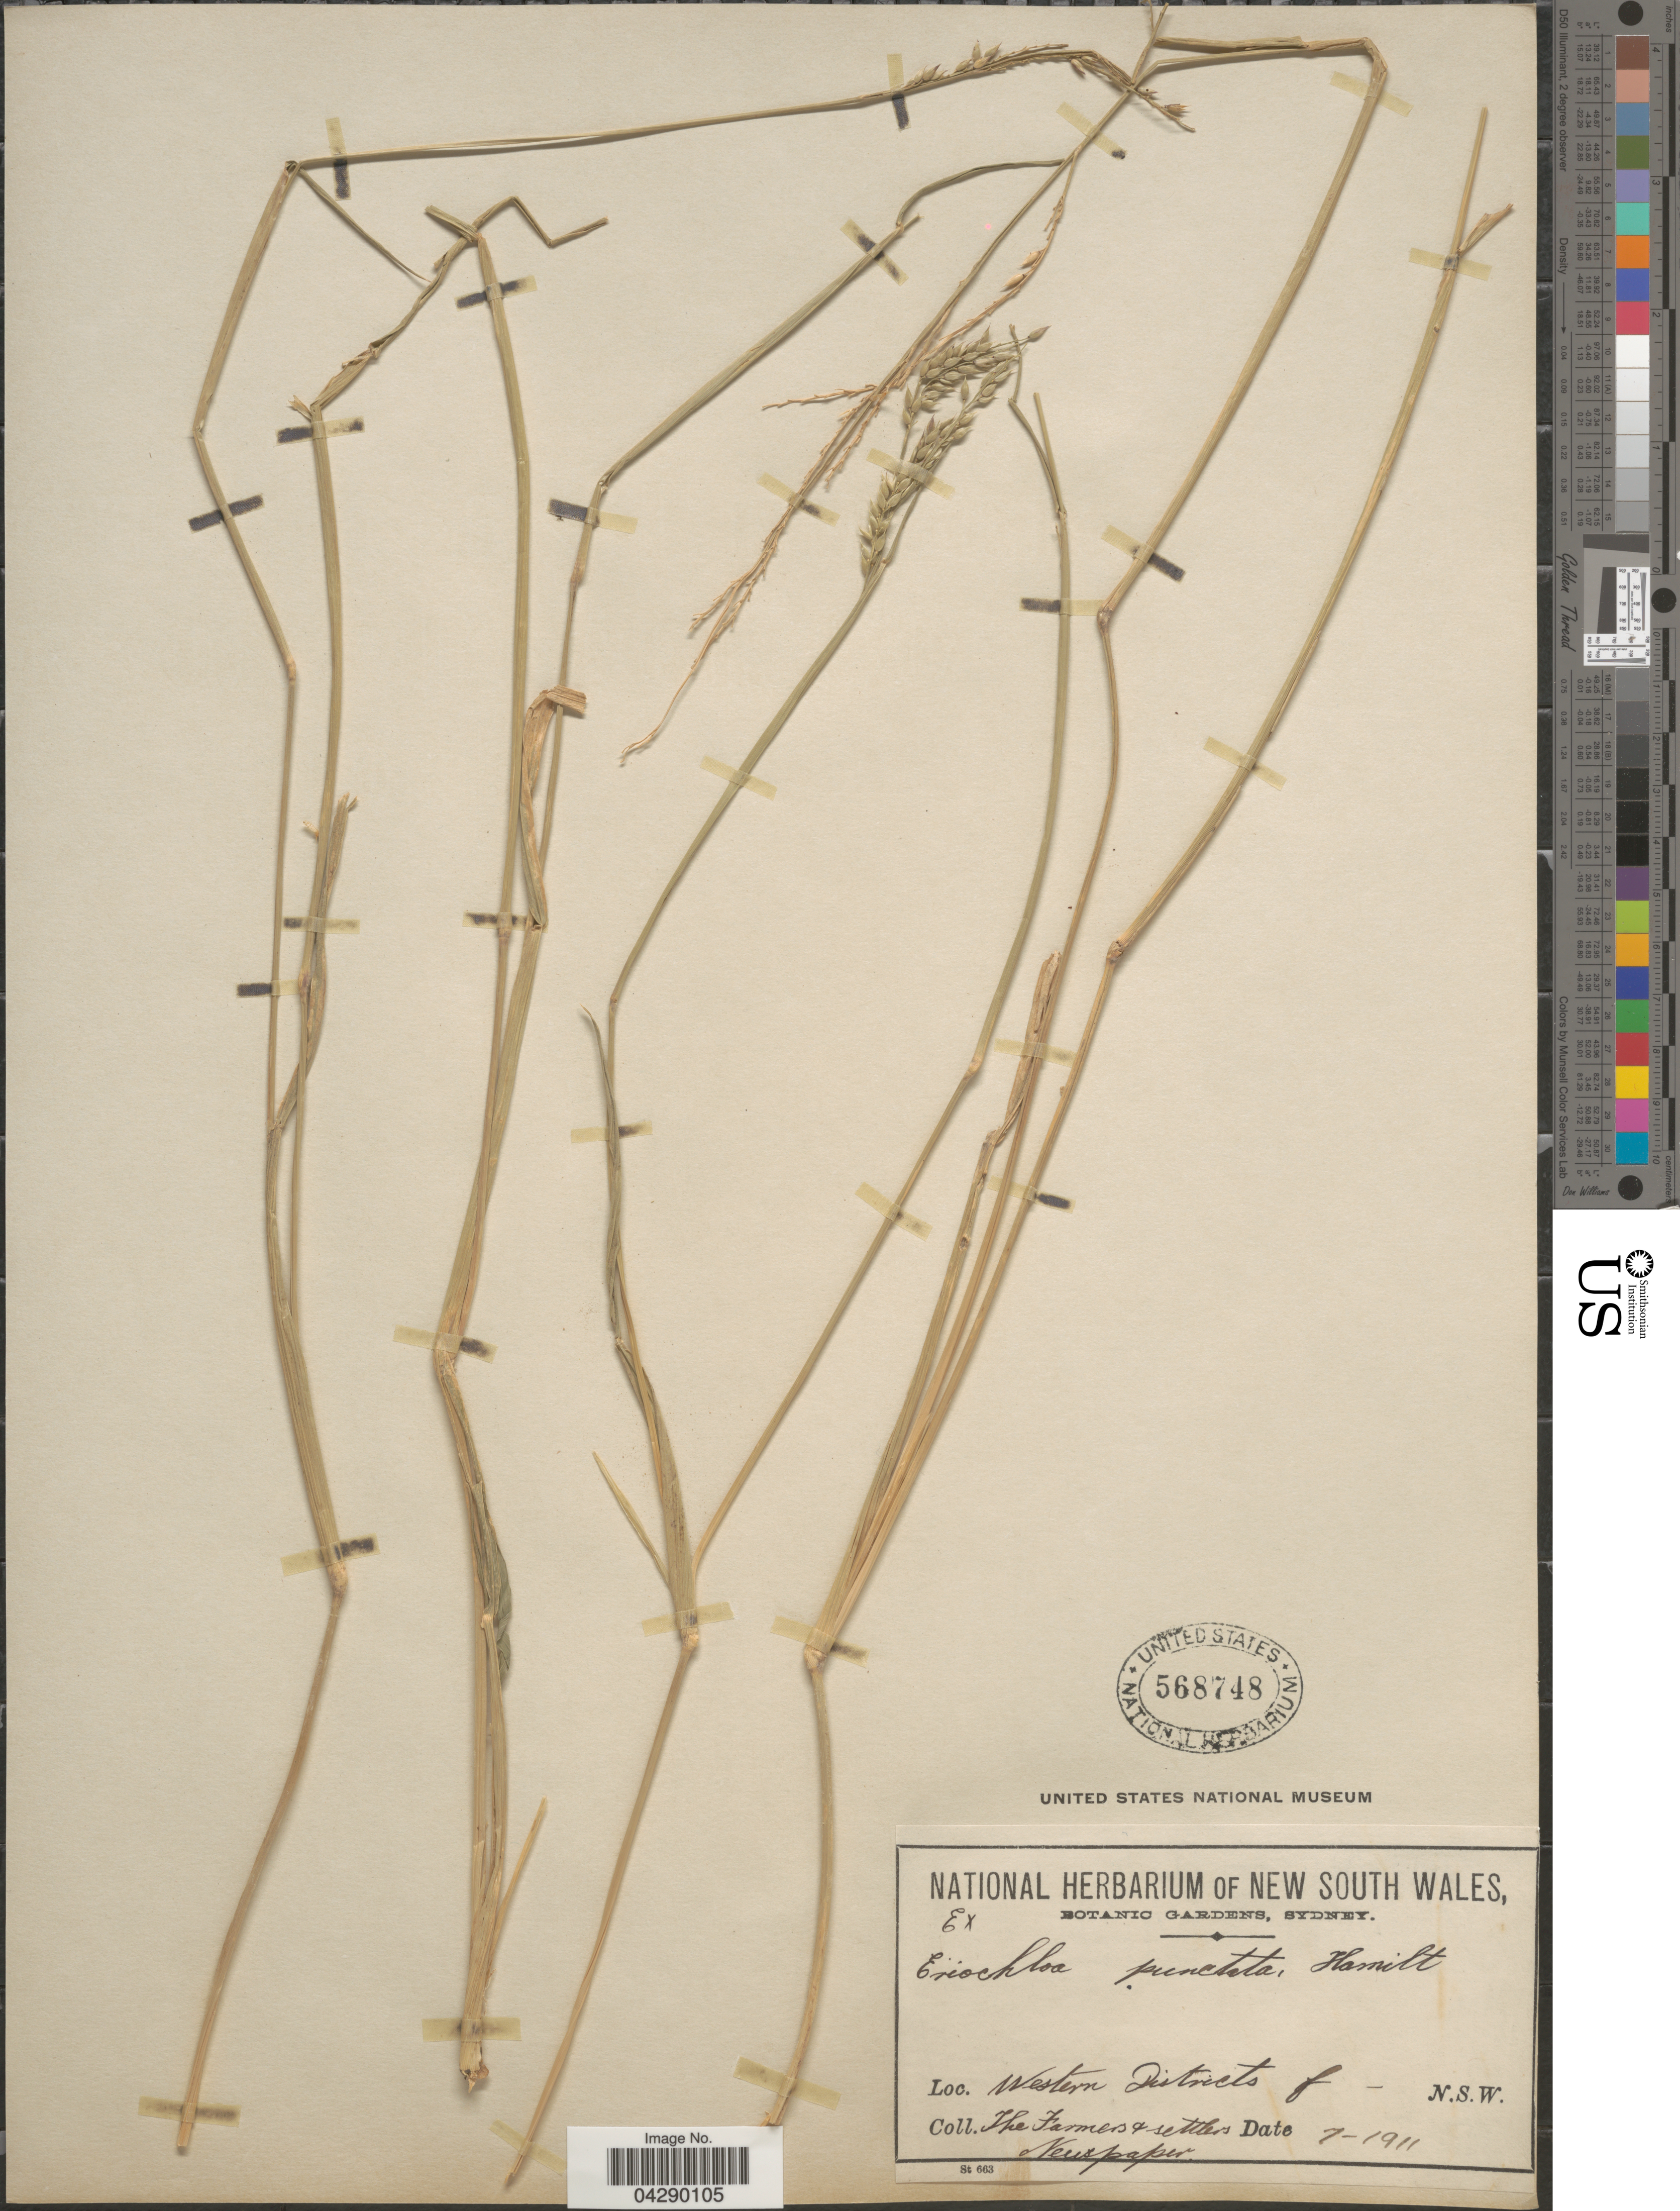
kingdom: Plantae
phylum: Tracheophyta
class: Liliopsida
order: Poales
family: Poaceae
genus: Eriochloa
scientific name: Eriochloa punctata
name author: (L.) Desv. ex Ham.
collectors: The Farmers & settlers Newspaper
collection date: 1911-07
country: Australia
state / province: New South Wales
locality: Western District of N. S. W.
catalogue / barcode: US 568748